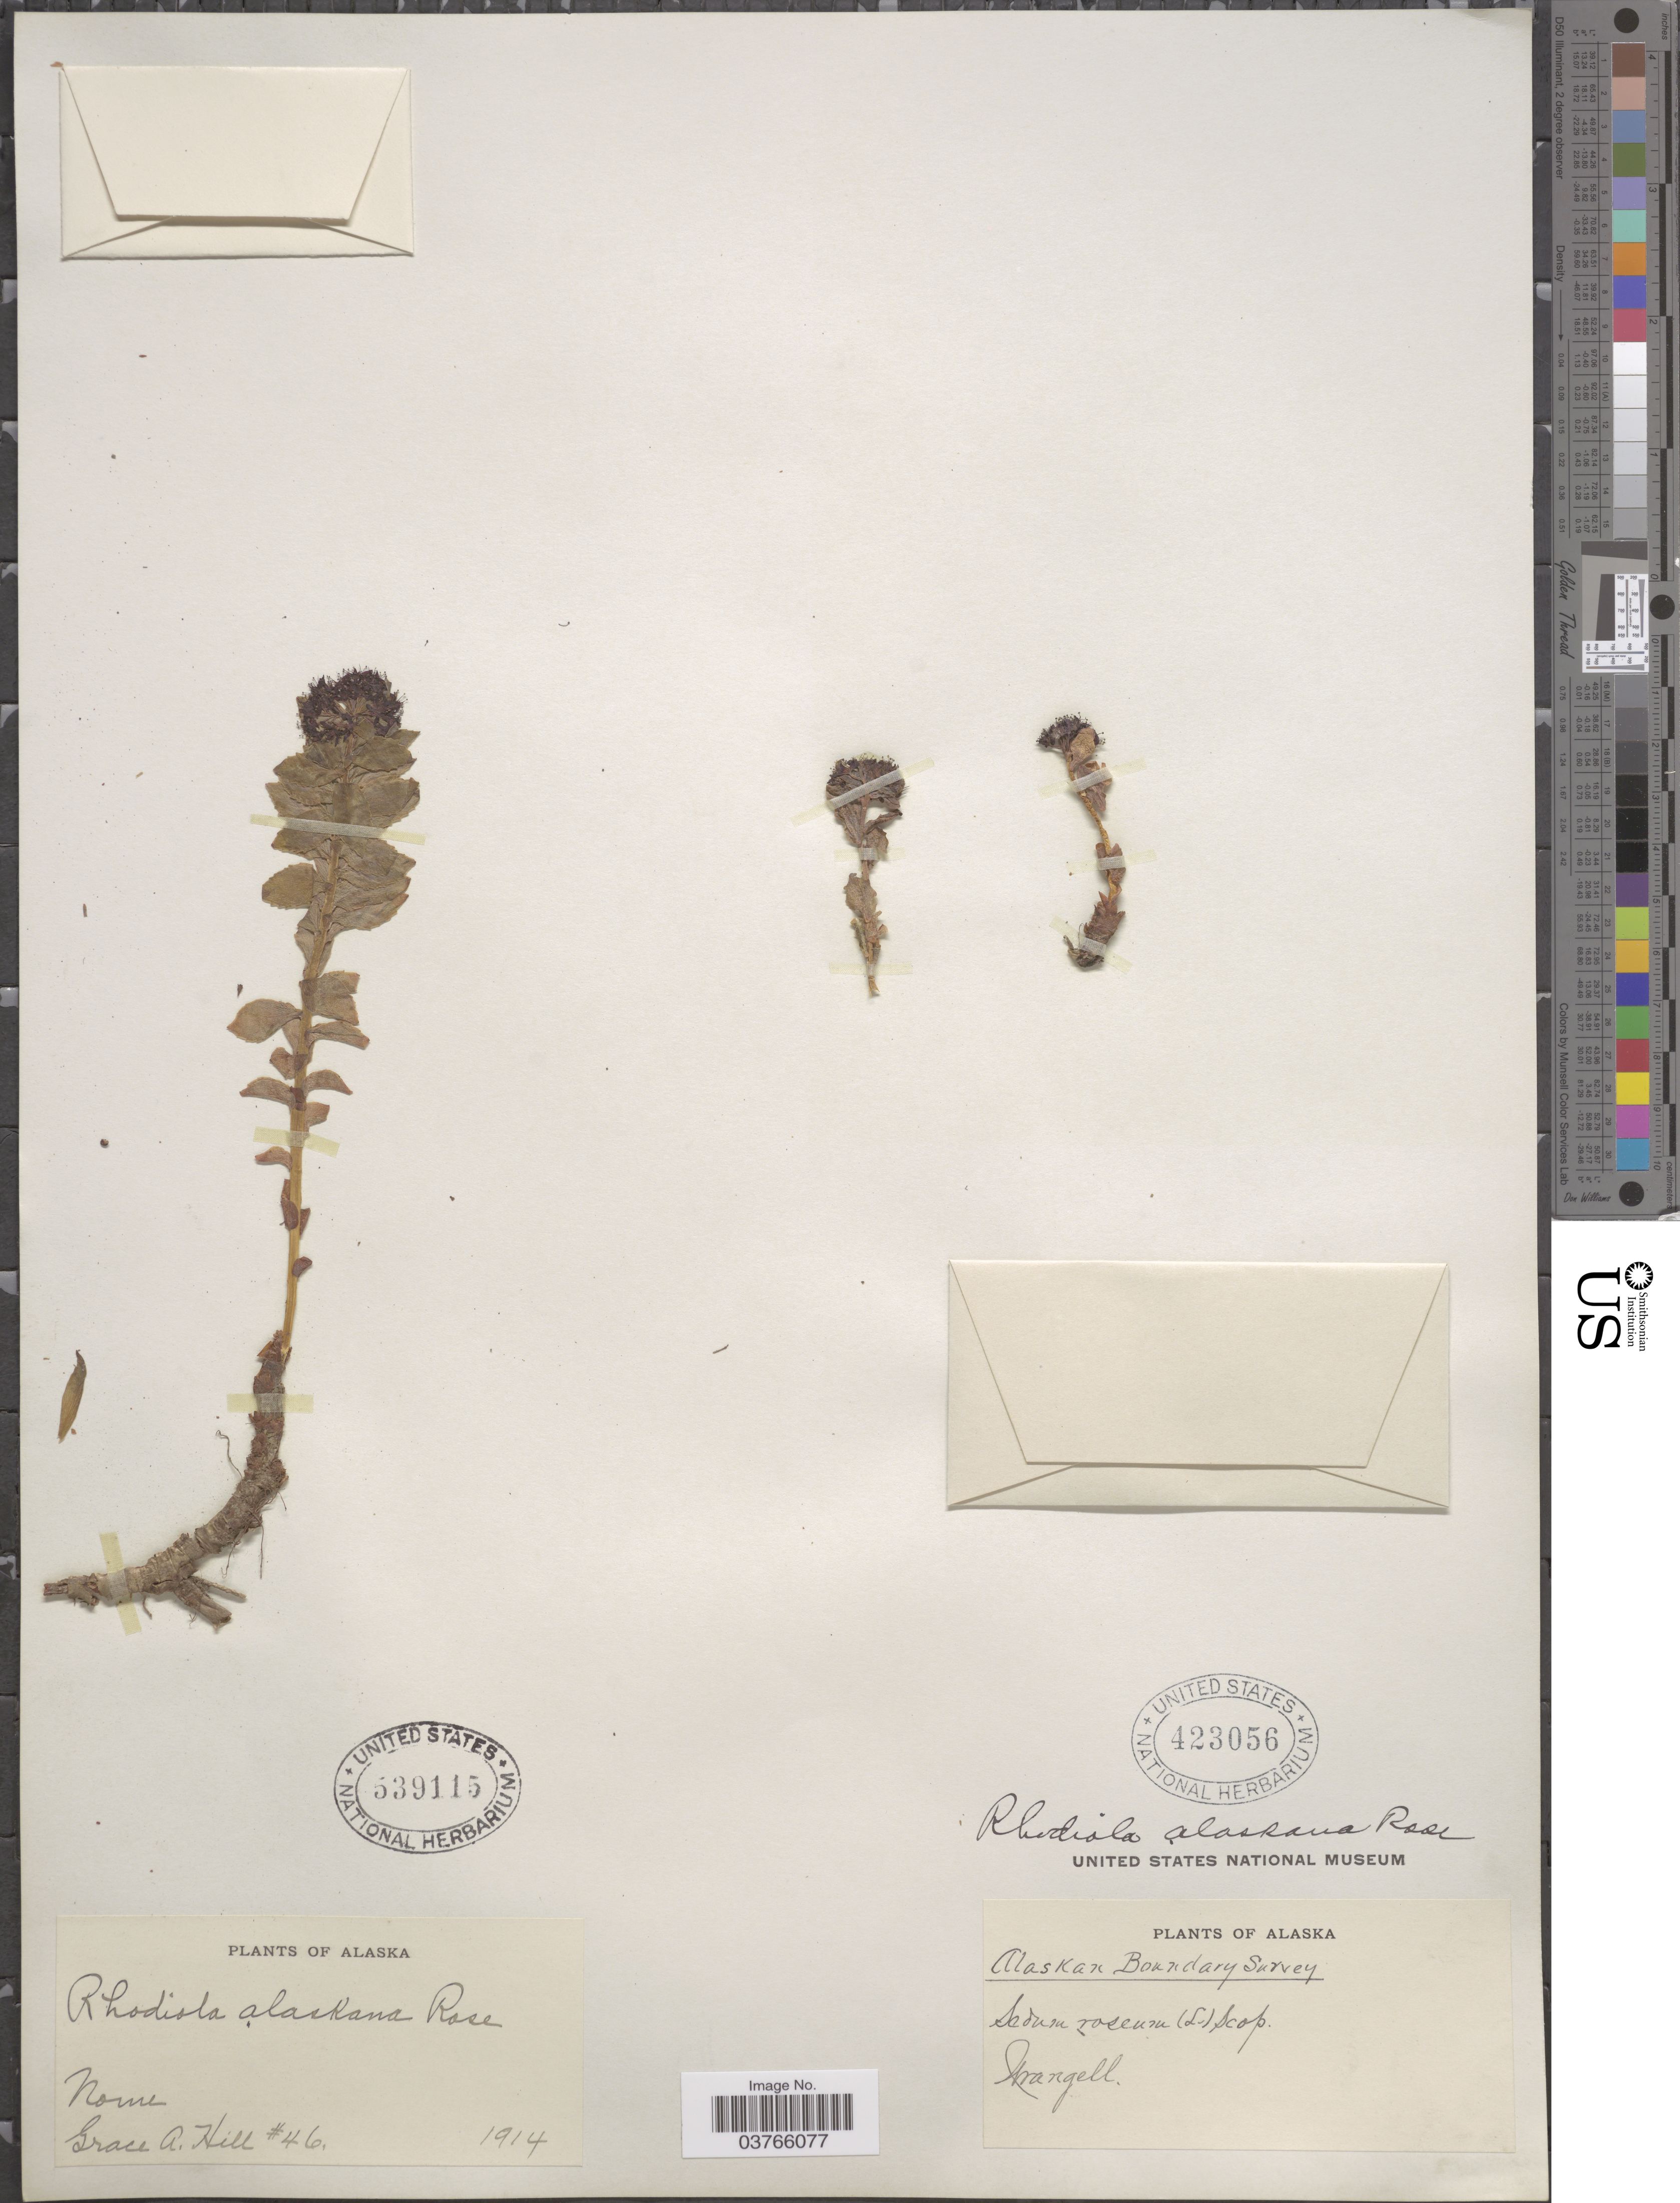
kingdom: Plantae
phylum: Tracheophyta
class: Magnoliopsida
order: Saxifragales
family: Crassulaceae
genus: Rhodiola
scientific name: Rhodiola integrifolia subsp. integrifolia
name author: Raf.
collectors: G. A. Hill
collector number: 46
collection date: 1914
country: United States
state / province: Alaska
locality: Nome.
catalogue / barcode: US 539115-2